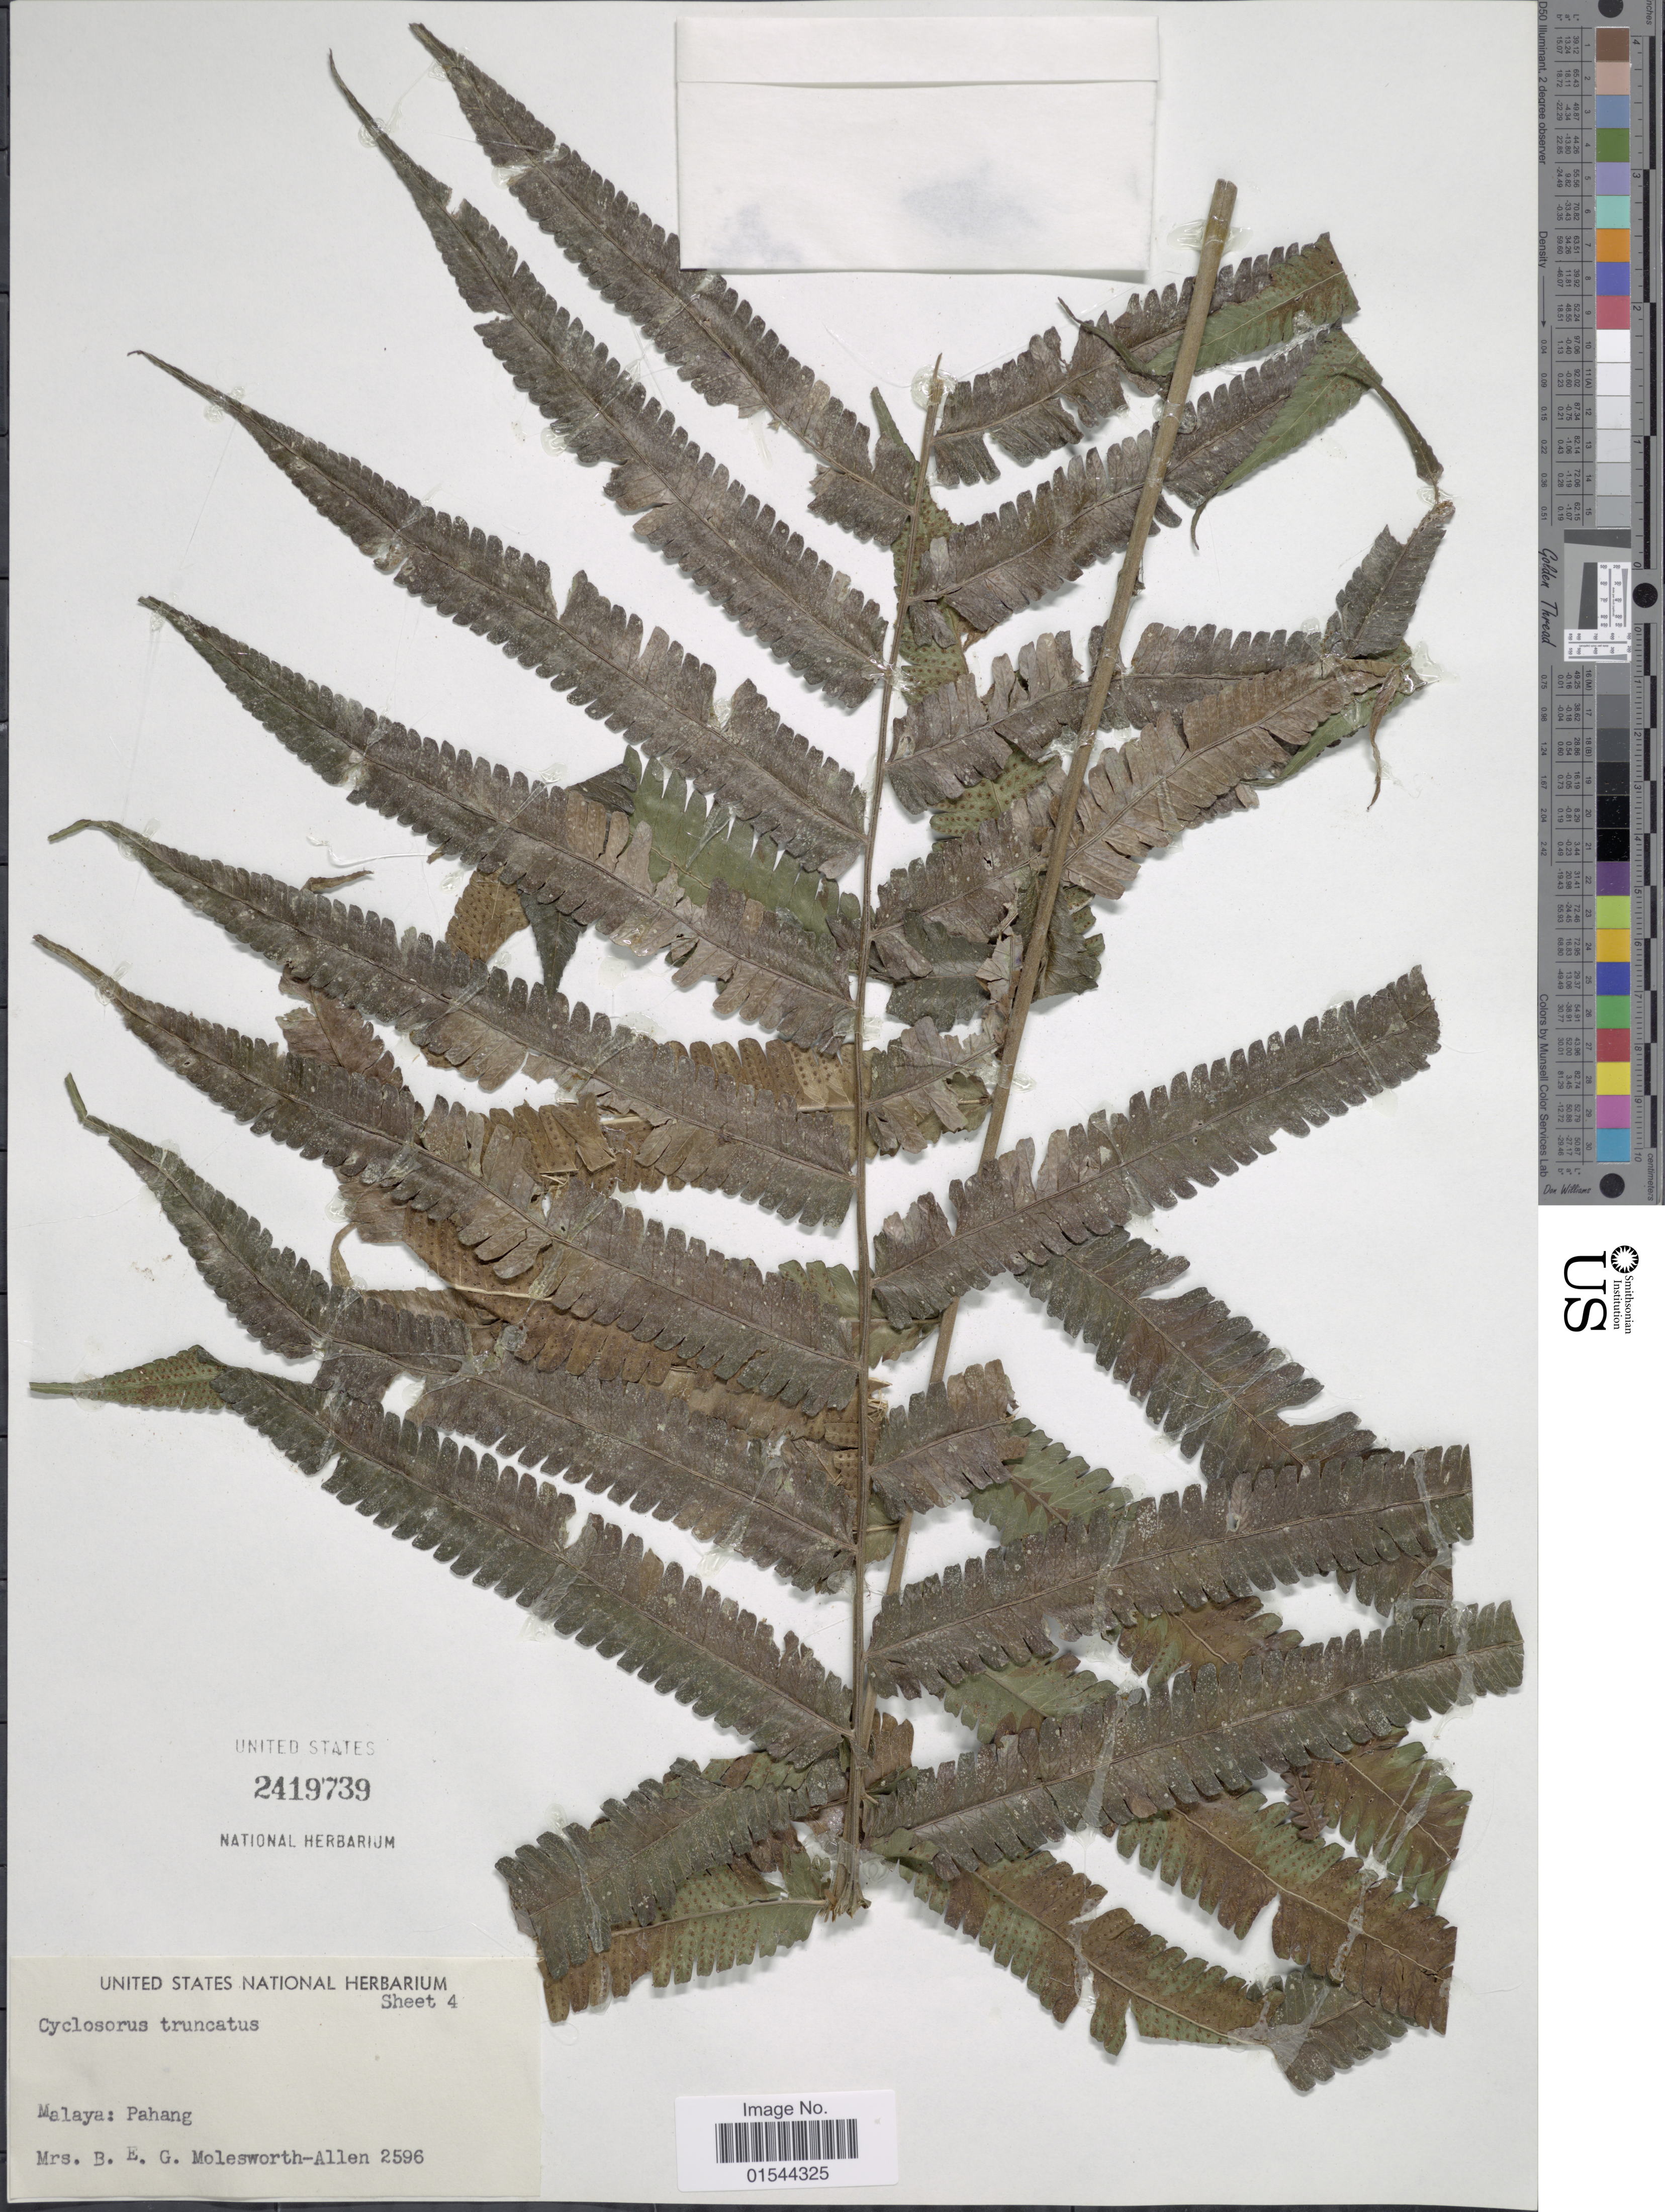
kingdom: Plantae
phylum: Tracheophyta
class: Polypodiopsida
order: Polypodiales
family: Thelypteridaceae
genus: Pneumatopteris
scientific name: Pneumatopteris truncata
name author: (Poir.) Holttum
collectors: Mrs. B. E. G. Molesworth-Allen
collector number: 2596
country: Malaysia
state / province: Pahang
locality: Malaya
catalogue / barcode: US 2419739